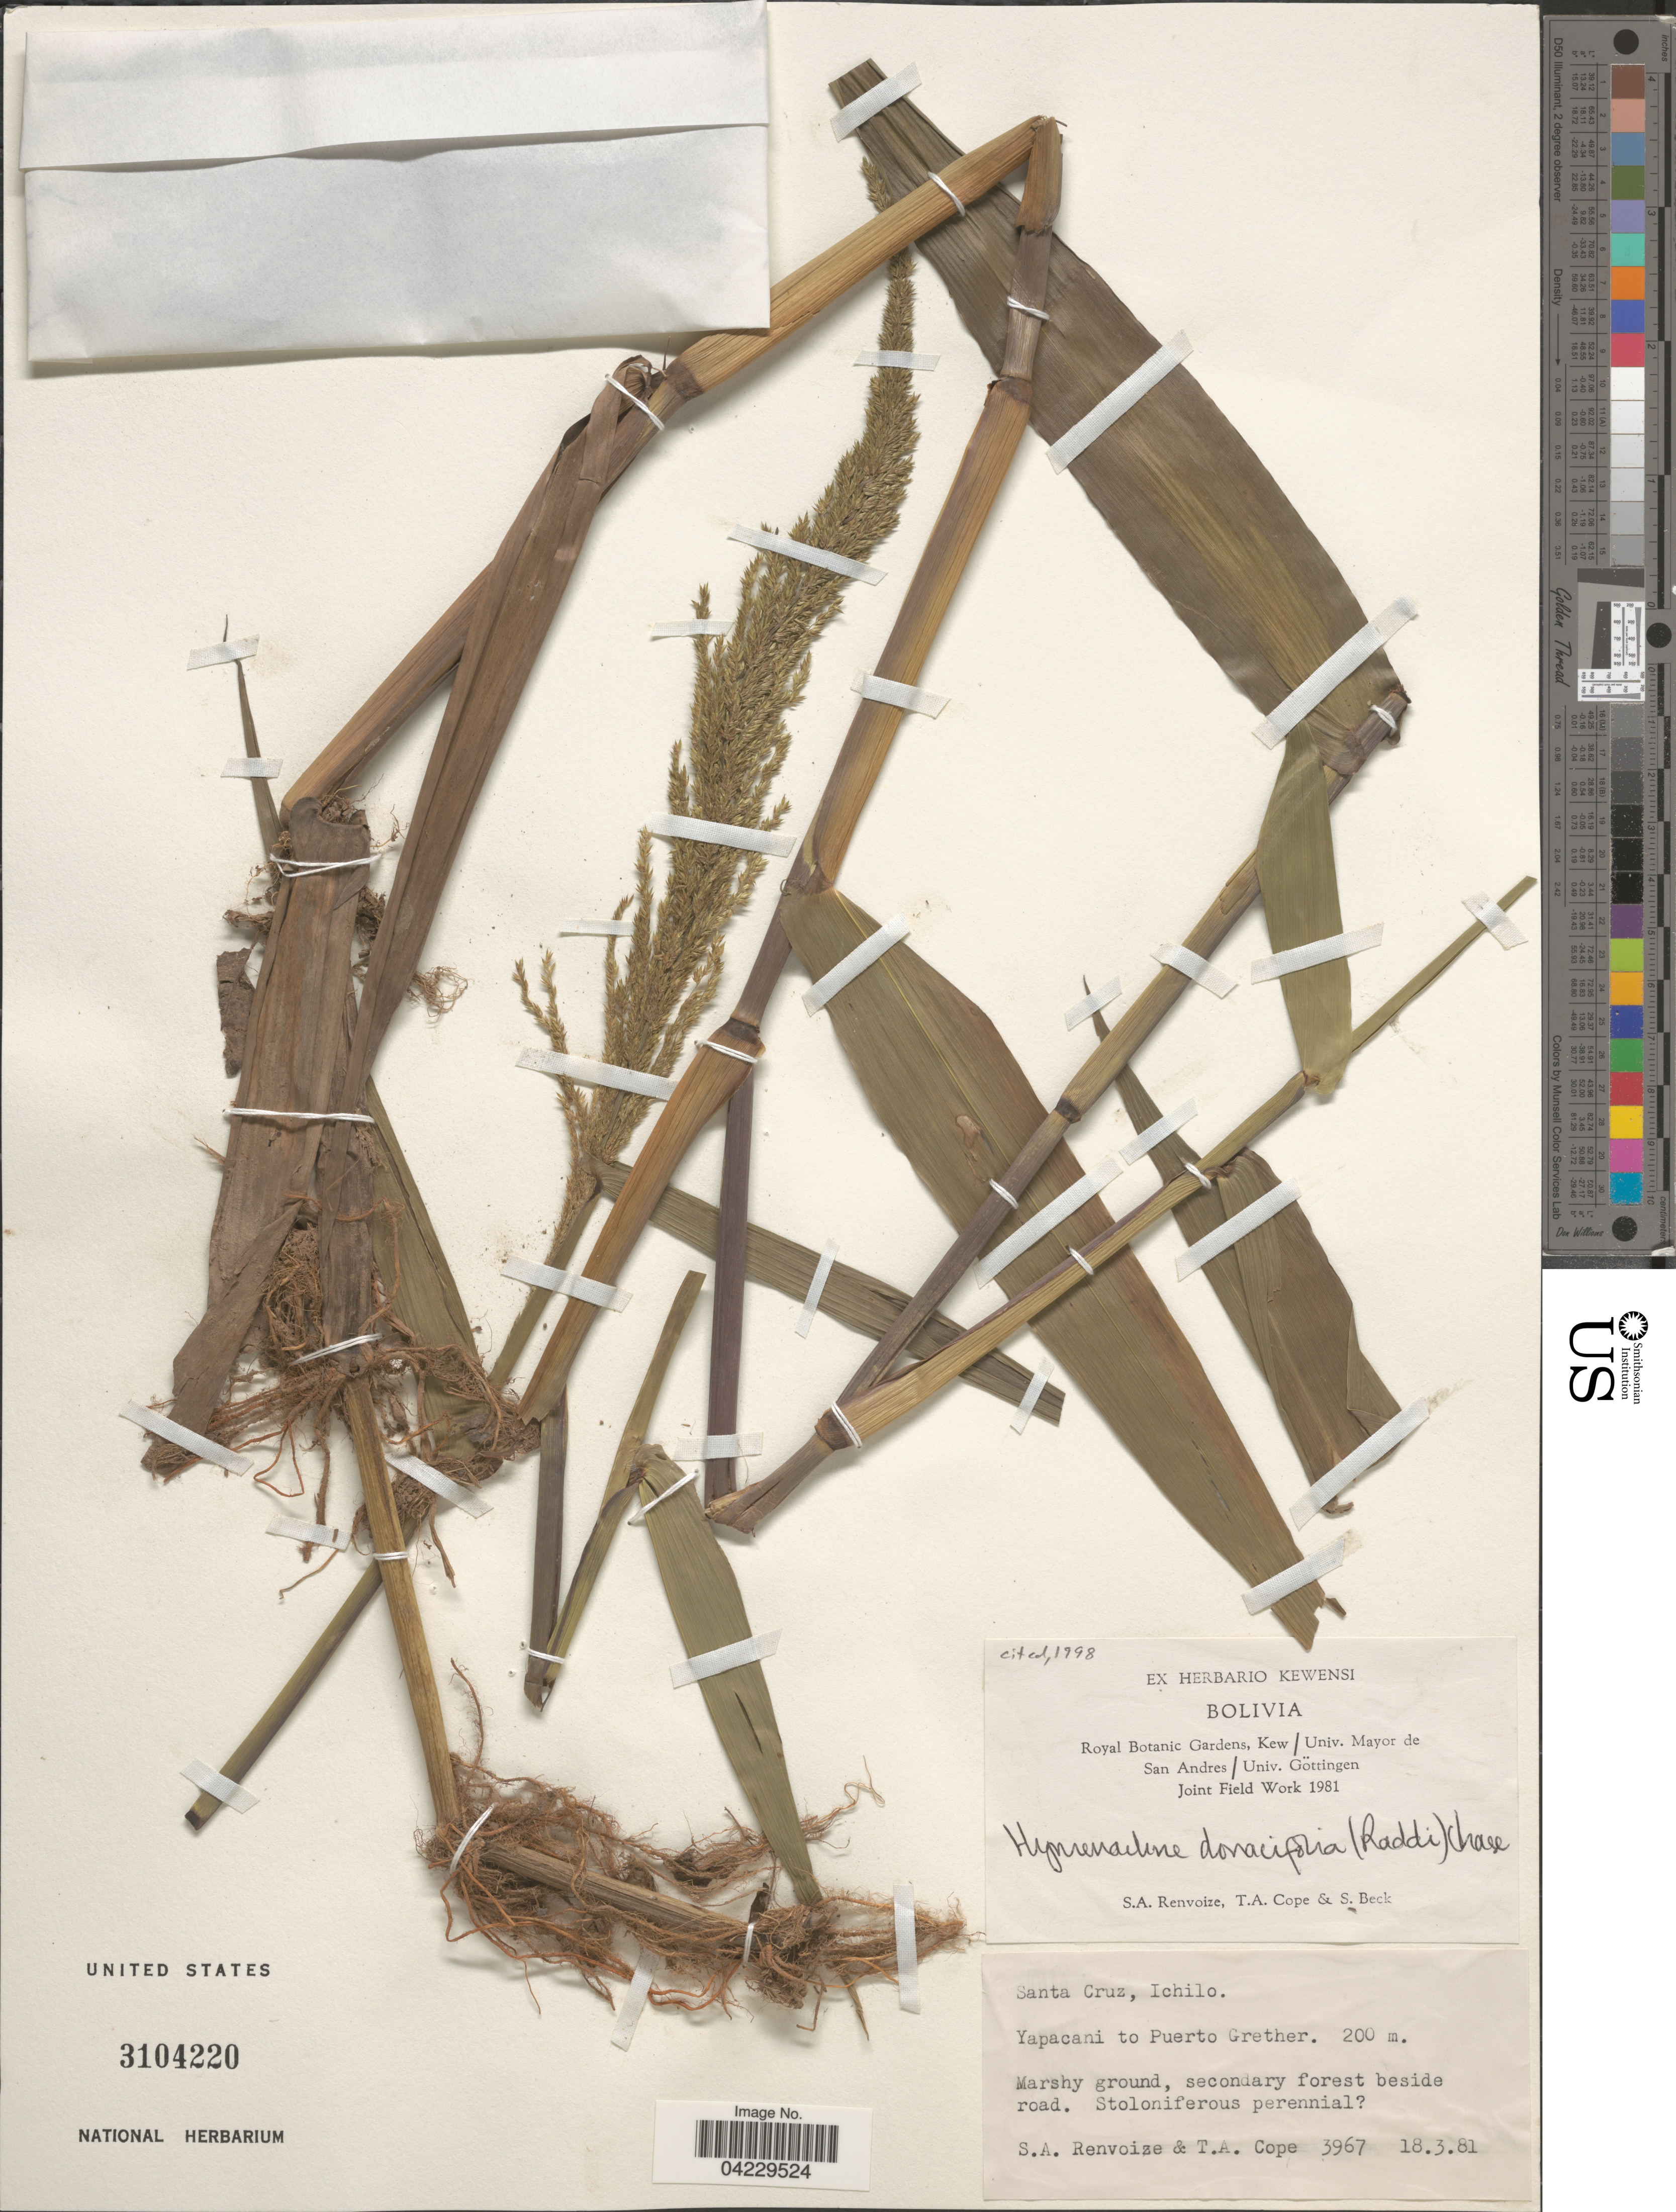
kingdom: Plantae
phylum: Tracheophyta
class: Liliopsida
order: Poales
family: Poaceae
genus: Hymenachne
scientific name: Hymenachne donacifolia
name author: (Raddi) Chase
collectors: S. A. Renvoize, T. A. Cope & S. G. Beck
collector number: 3967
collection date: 1981-03-18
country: Bolivia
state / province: Santa Cruz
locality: Royal Botanic Gardens, Kew/ Univ. Mayor de San Andres/ Univ. Göttingen Joint Field Work 1981. Ichilo. Yapacani to Puerto Grether.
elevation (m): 200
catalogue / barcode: US 3104220